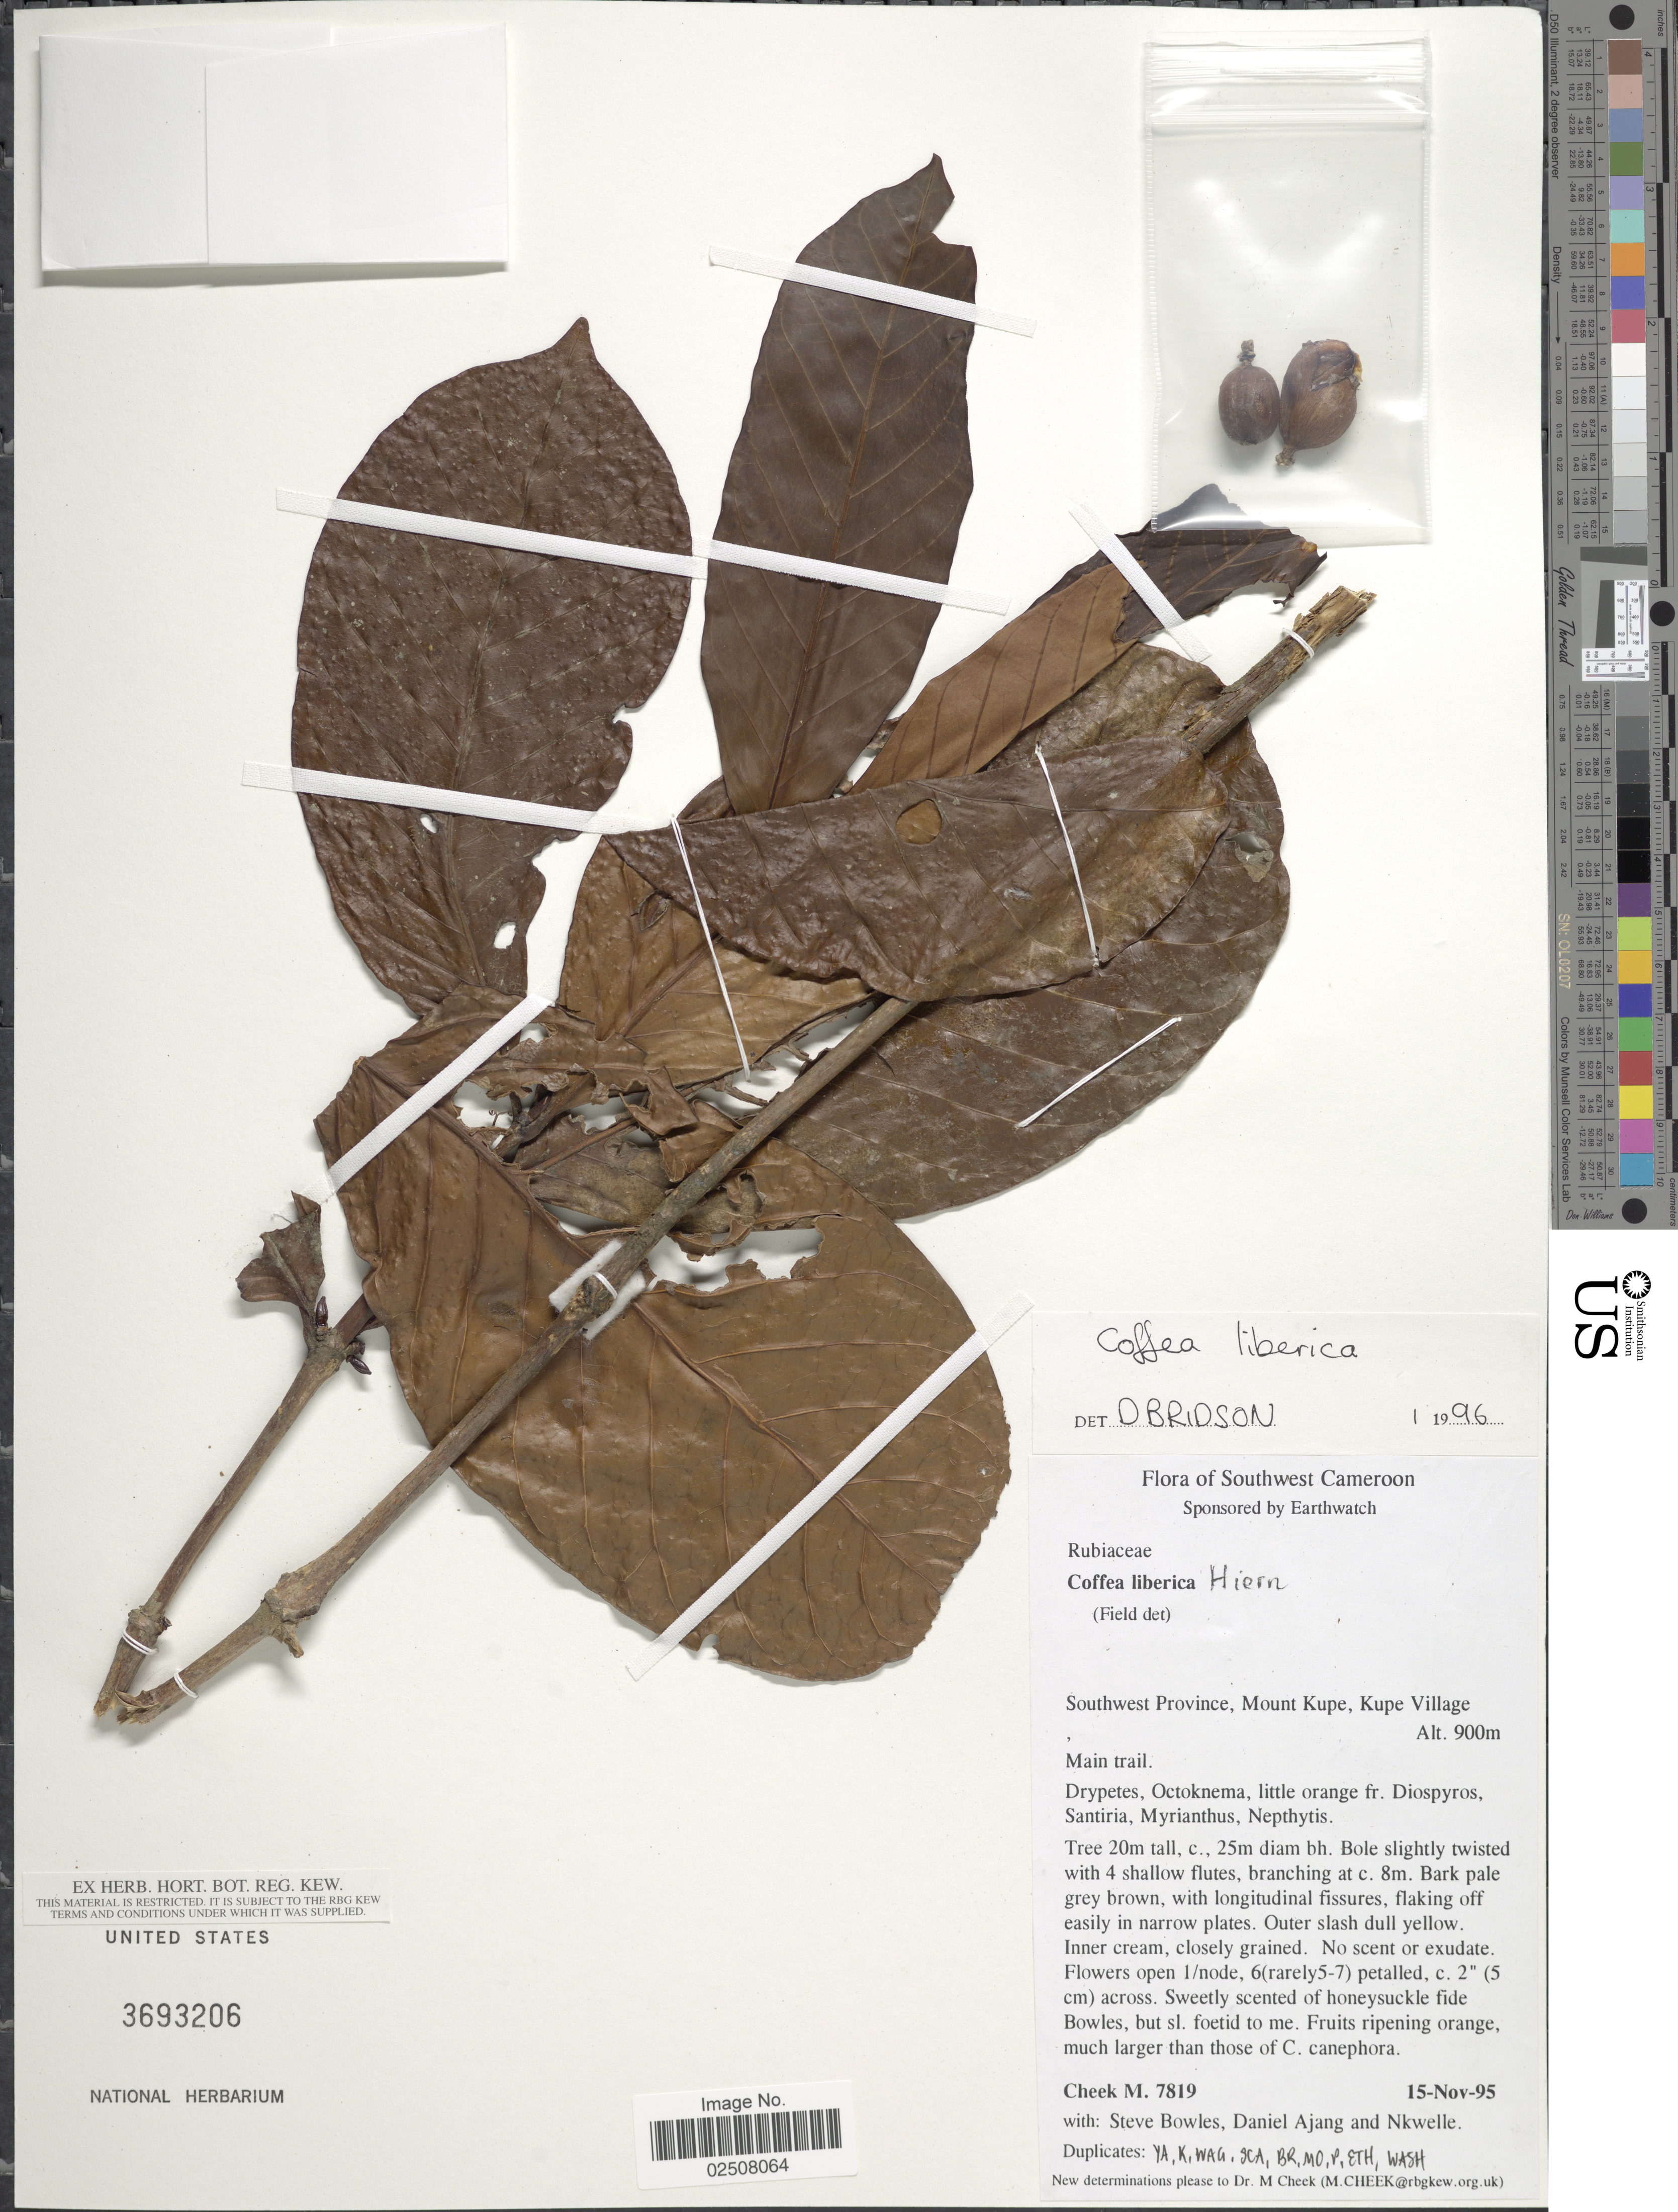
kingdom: Plantae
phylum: Tracheophyta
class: Magnoliopsida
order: Gentianales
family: Rubiaceae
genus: Coffea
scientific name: Coffea liberica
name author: Hiern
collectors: M. Cheek, S. Bowles, D. Ajang & -. Nkwelle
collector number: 7819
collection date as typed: Transcribed d/m/y: 15/11/95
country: Cameroon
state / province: Sud-Ouest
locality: Southwest Cameroon, Mount Kupe, Kupe Village, Main trail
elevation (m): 900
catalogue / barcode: US 3693206